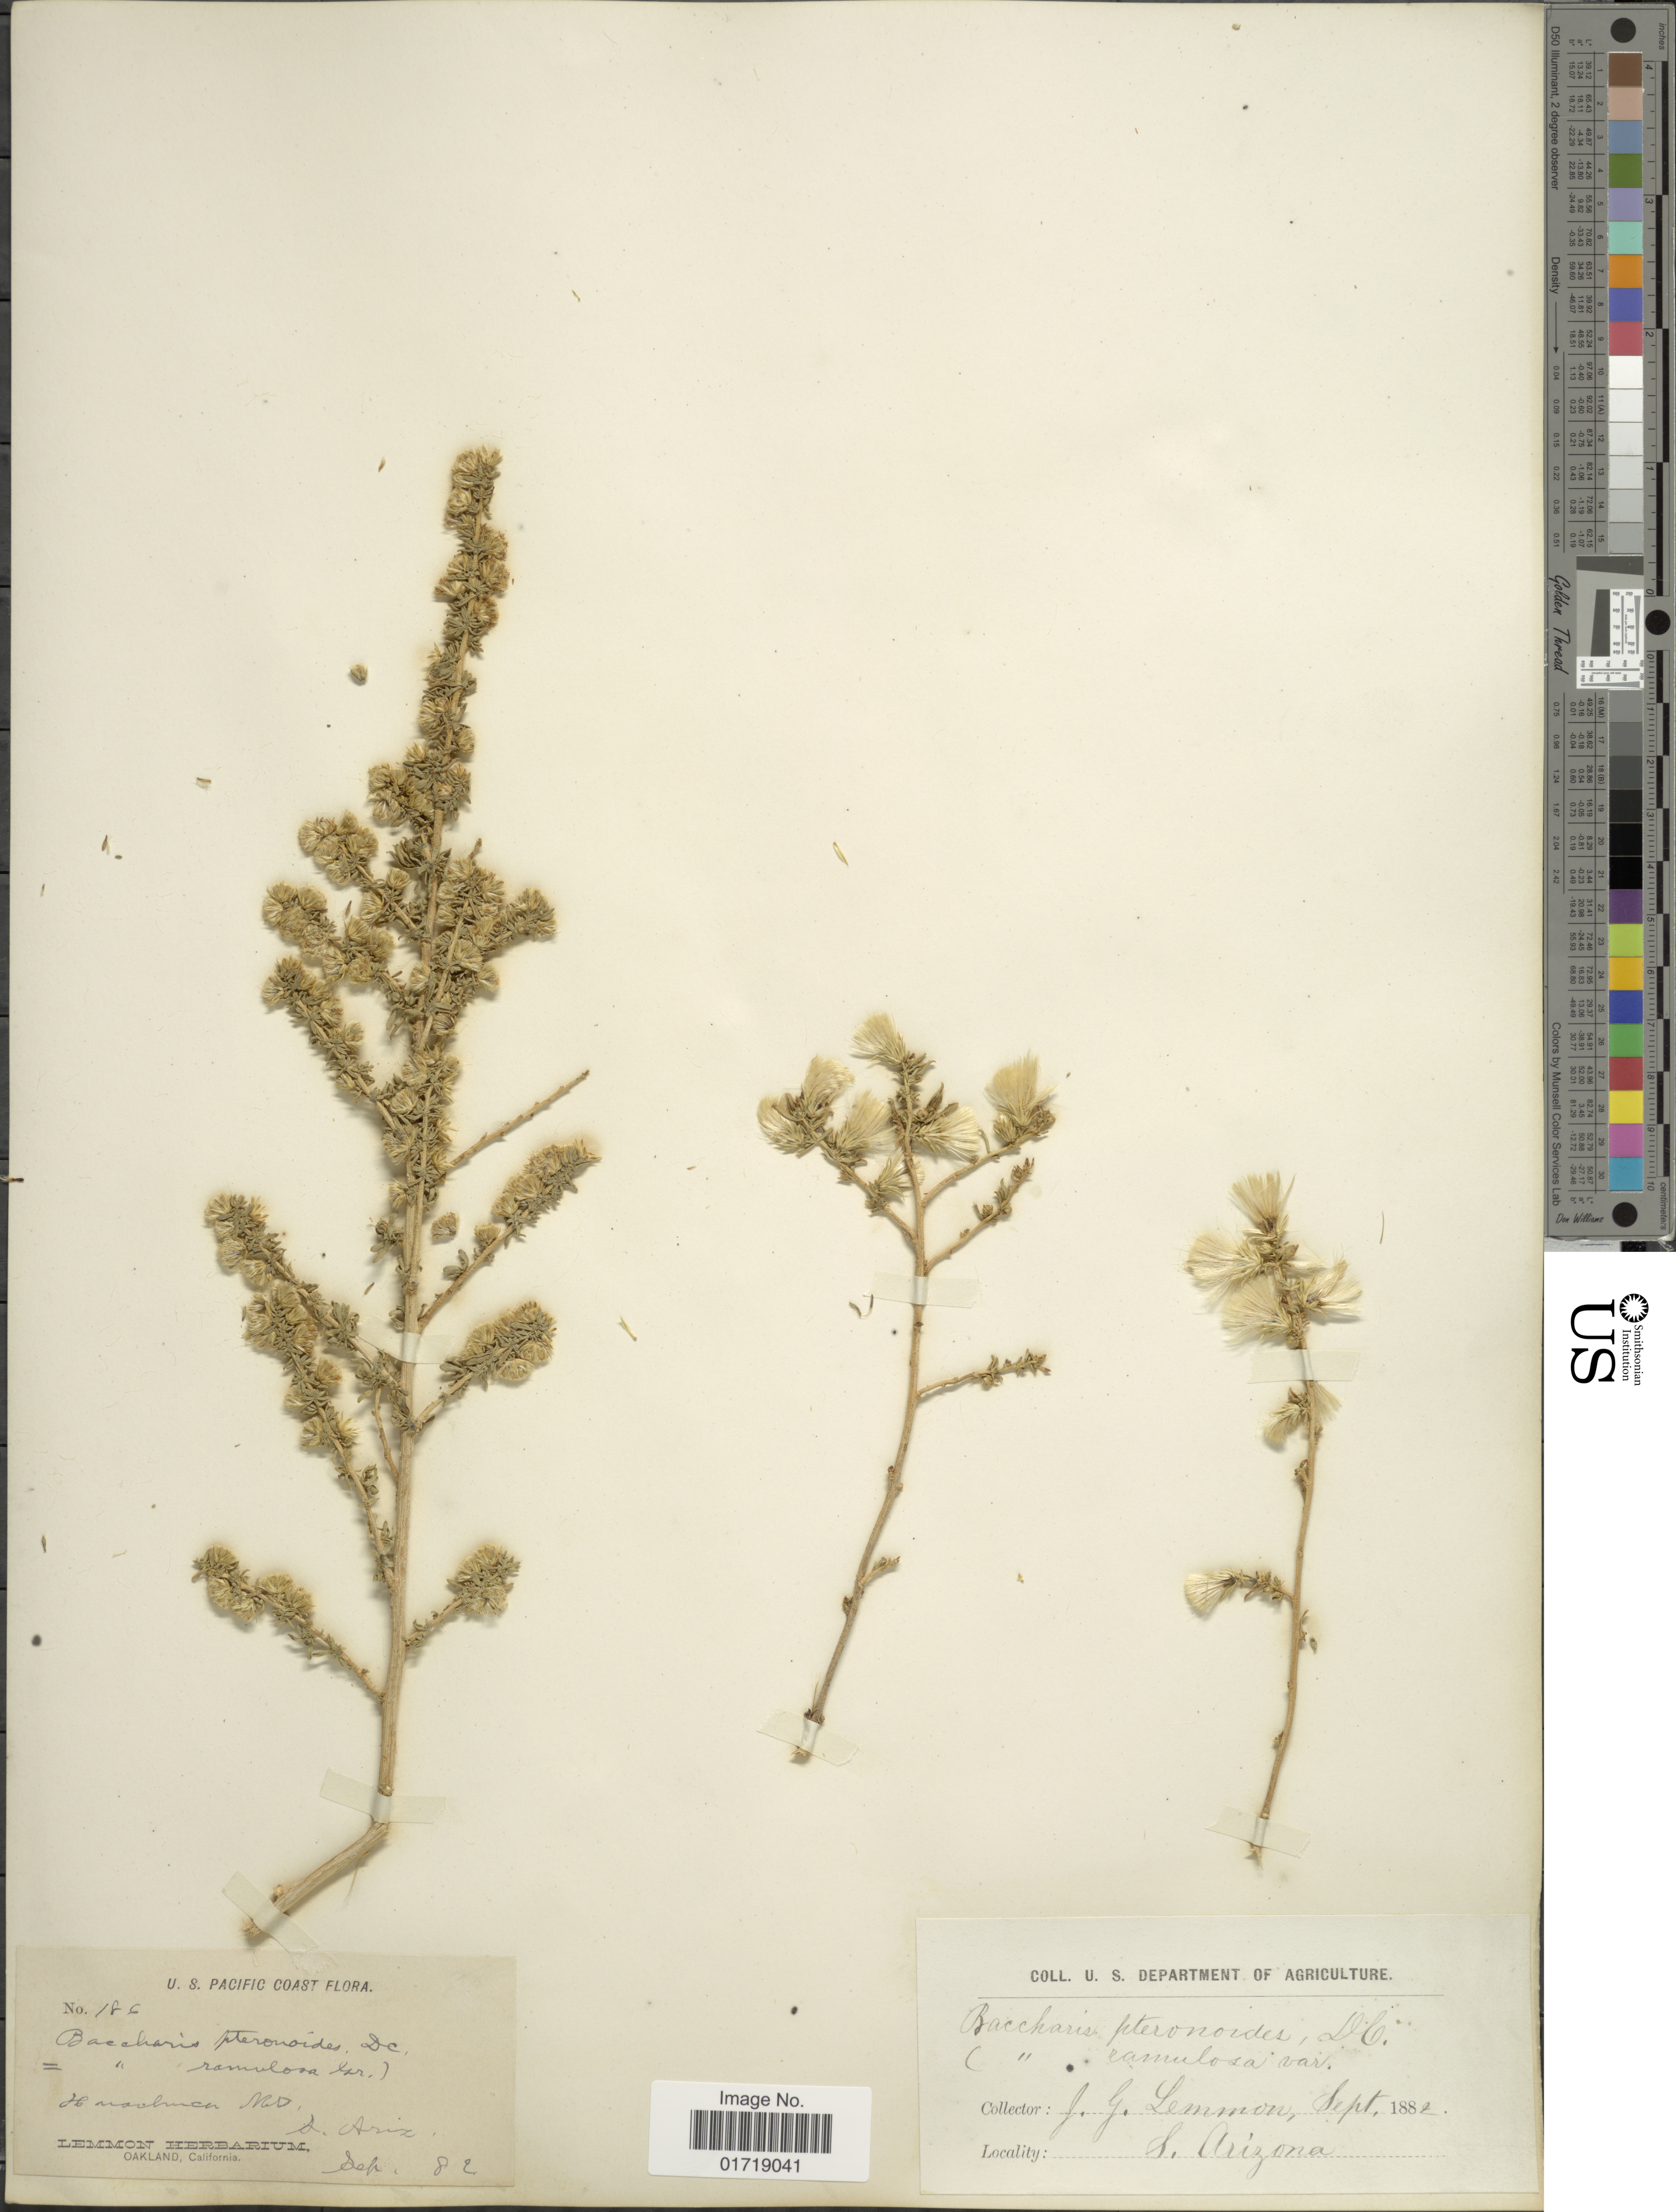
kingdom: Plantae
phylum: Tracheophyta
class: Magnoliopsida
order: Asterales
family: Asteraceae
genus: Baccharis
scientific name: Baccharis pteronioides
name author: DC.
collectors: J. Lemmon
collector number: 186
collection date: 1882-09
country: United States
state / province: Arizona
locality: S. Arizona